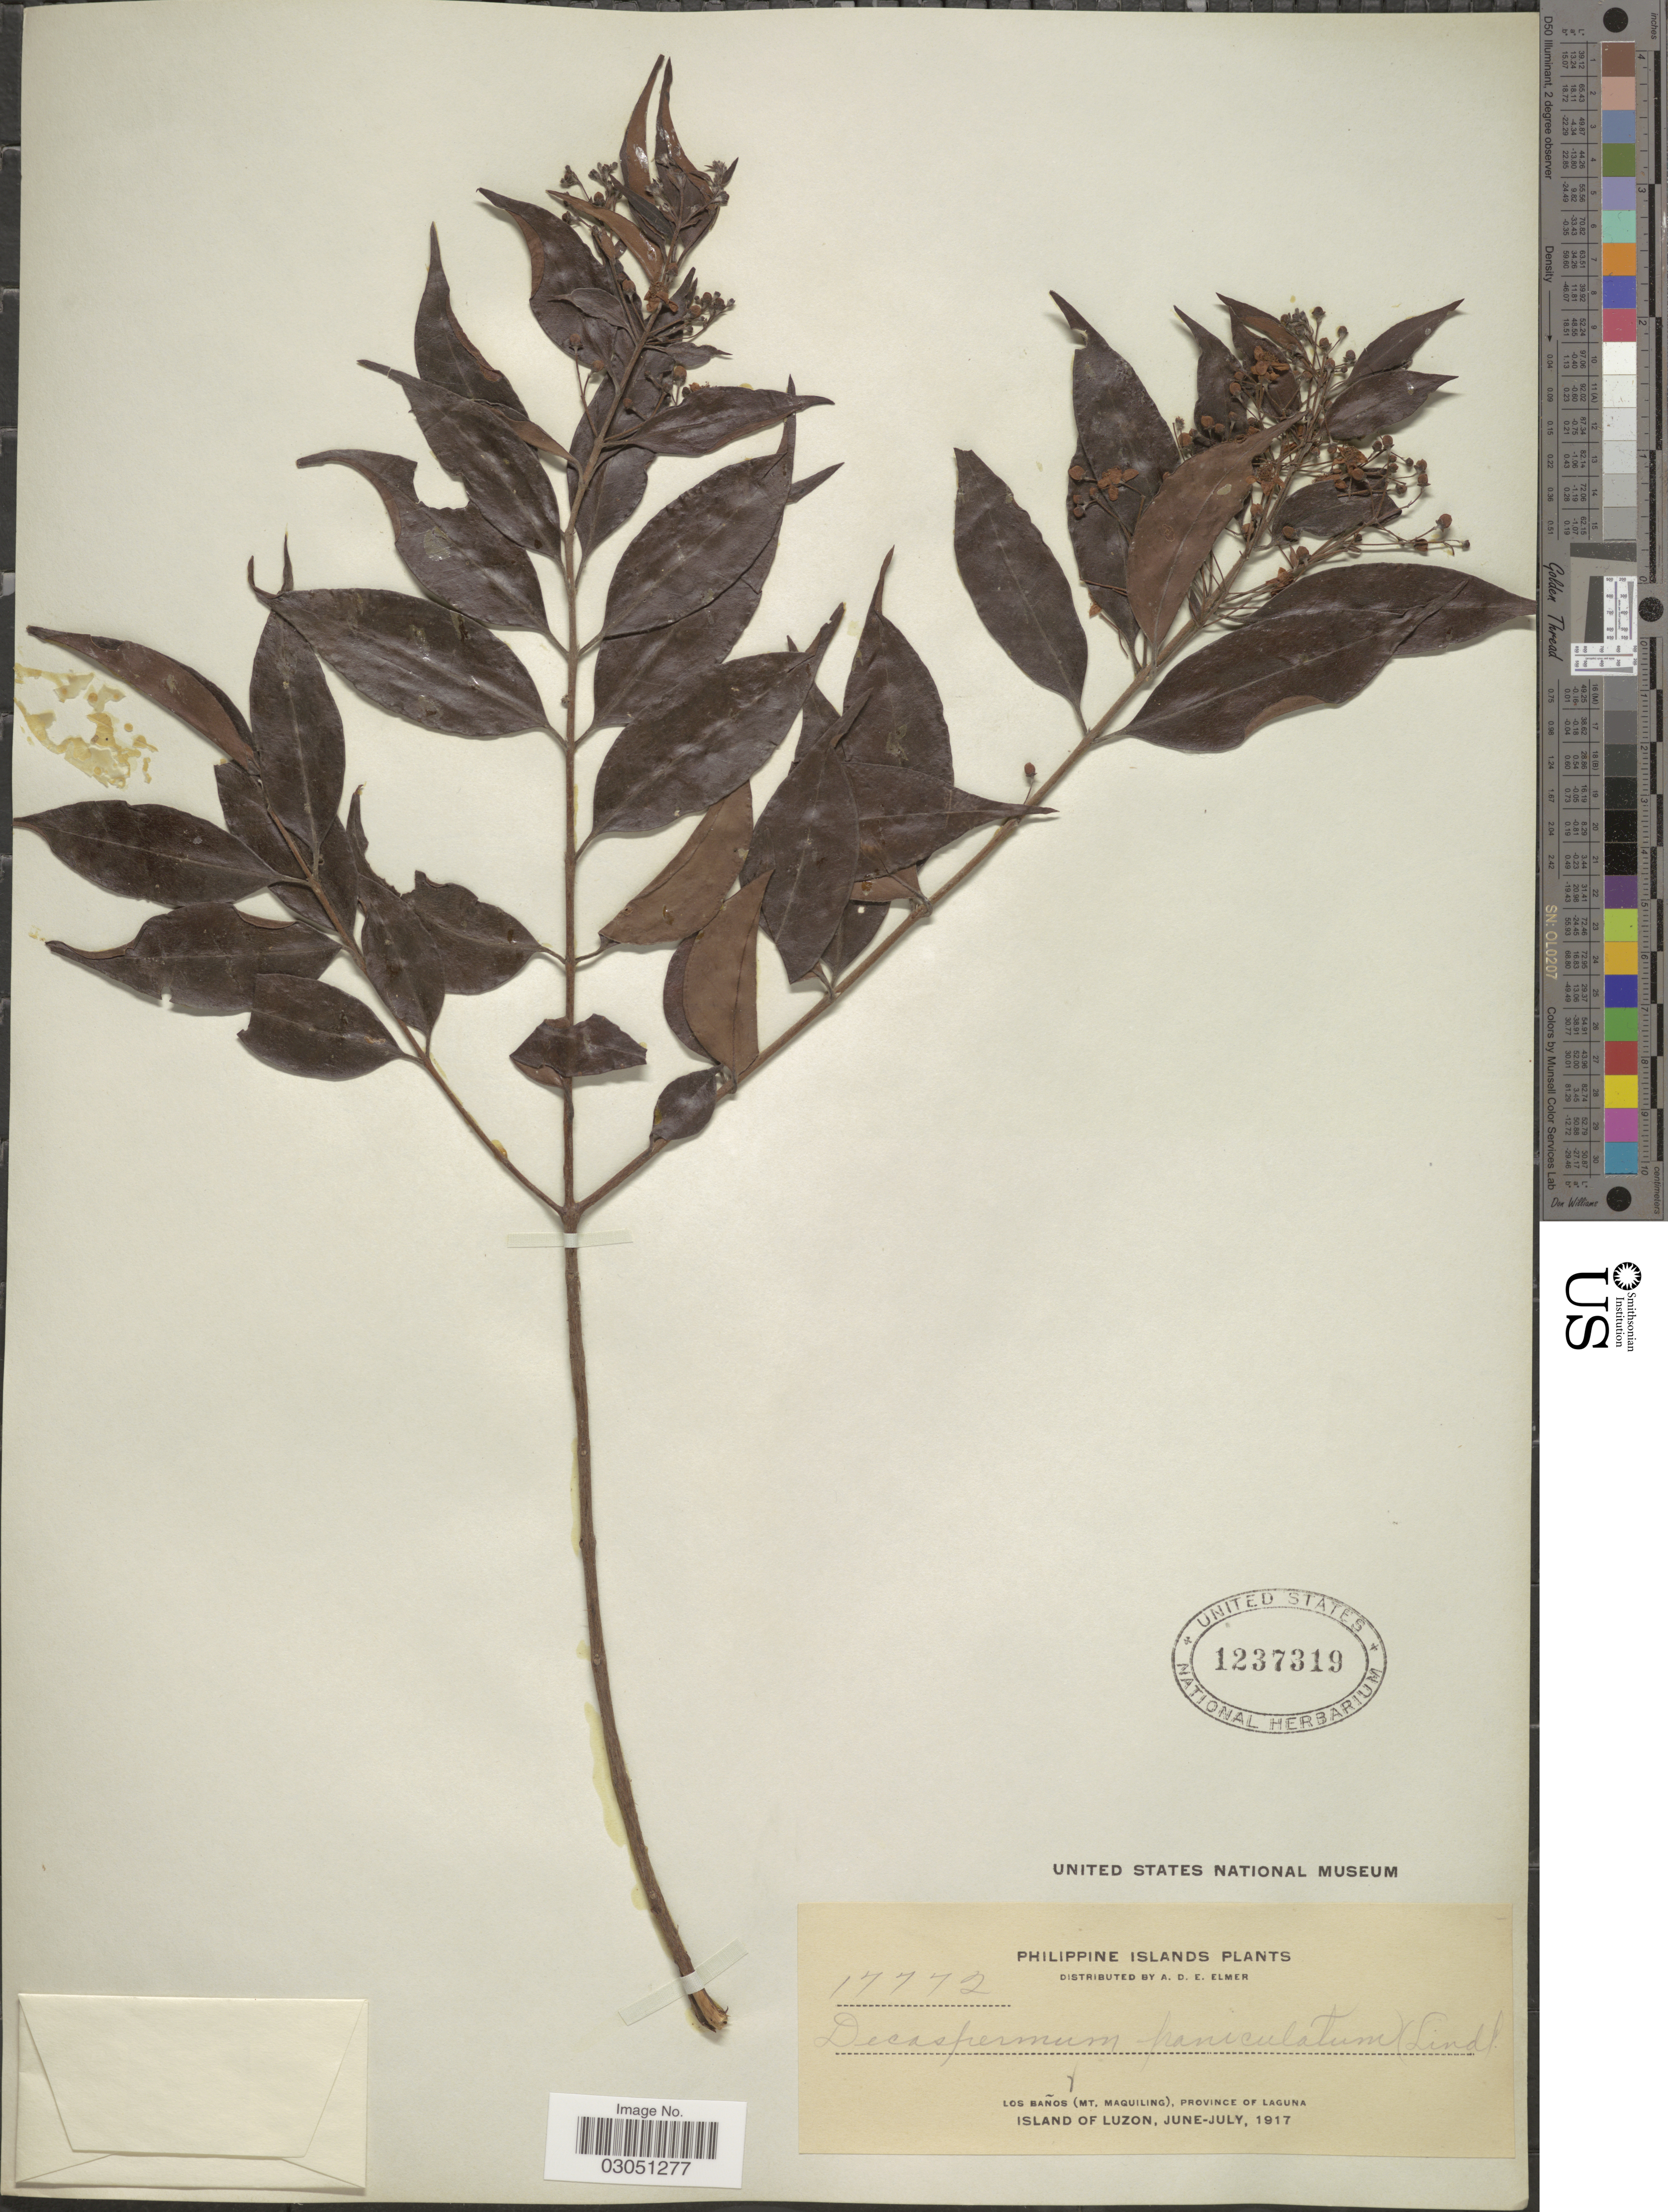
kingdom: Plantae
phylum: Tracheophyta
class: Magnoliopsida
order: Myrtales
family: Myrtaceae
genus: Decaspermum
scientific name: Decaspermum fruticosum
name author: J.R. Forst. & G. Forst.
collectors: A. D. E. Elmer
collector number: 17772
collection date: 1917-06/1917-07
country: Philippines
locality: Philippine Islands, Los Baños (Mt. Maquiling), Province of Laguna, Island of Luzon.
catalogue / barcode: US 1237319